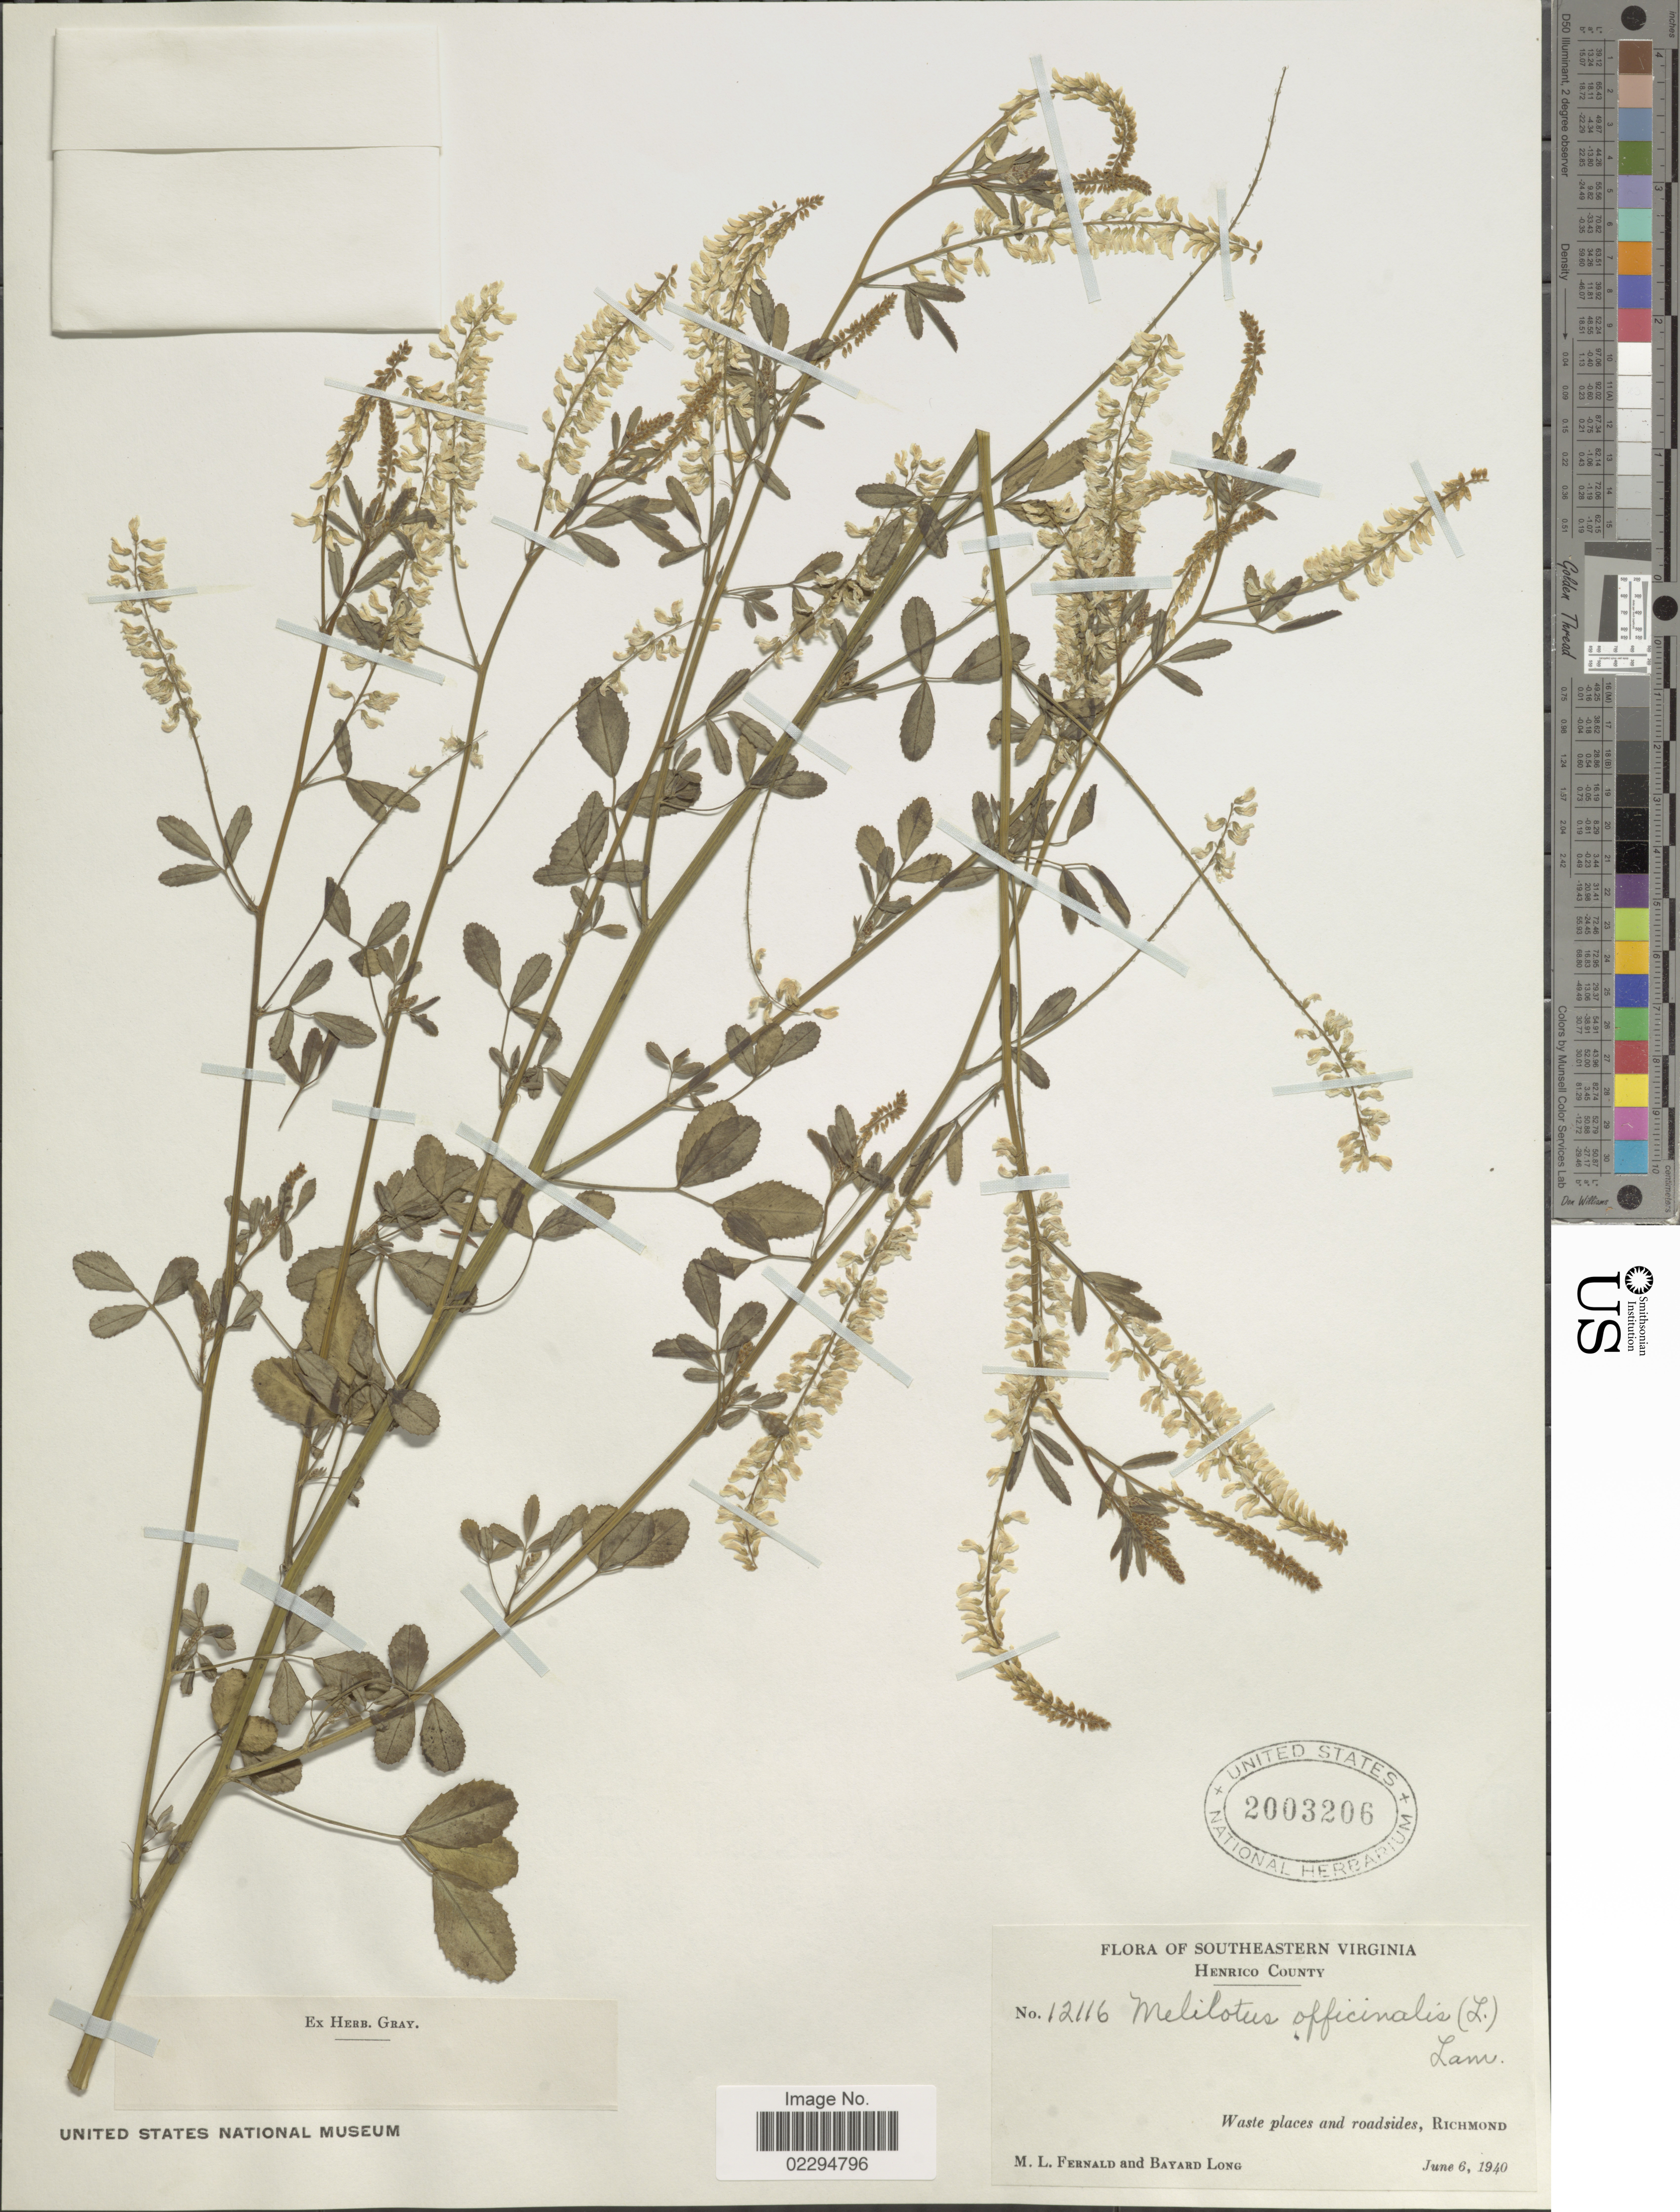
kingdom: Plantae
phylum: Tracheophyta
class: Magnoliopsida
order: Fabales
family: Fabaceae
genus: Melilotus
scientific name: Melilotus officinalis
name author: (L.) Lam.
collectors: M. L. Fernald & B. Long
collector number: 12116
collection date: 1940-06-06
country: United States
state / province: Virginia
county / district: City of Richmond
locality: Southeastern Virginia. Henrico County. Richmond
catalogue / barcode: US 2003206